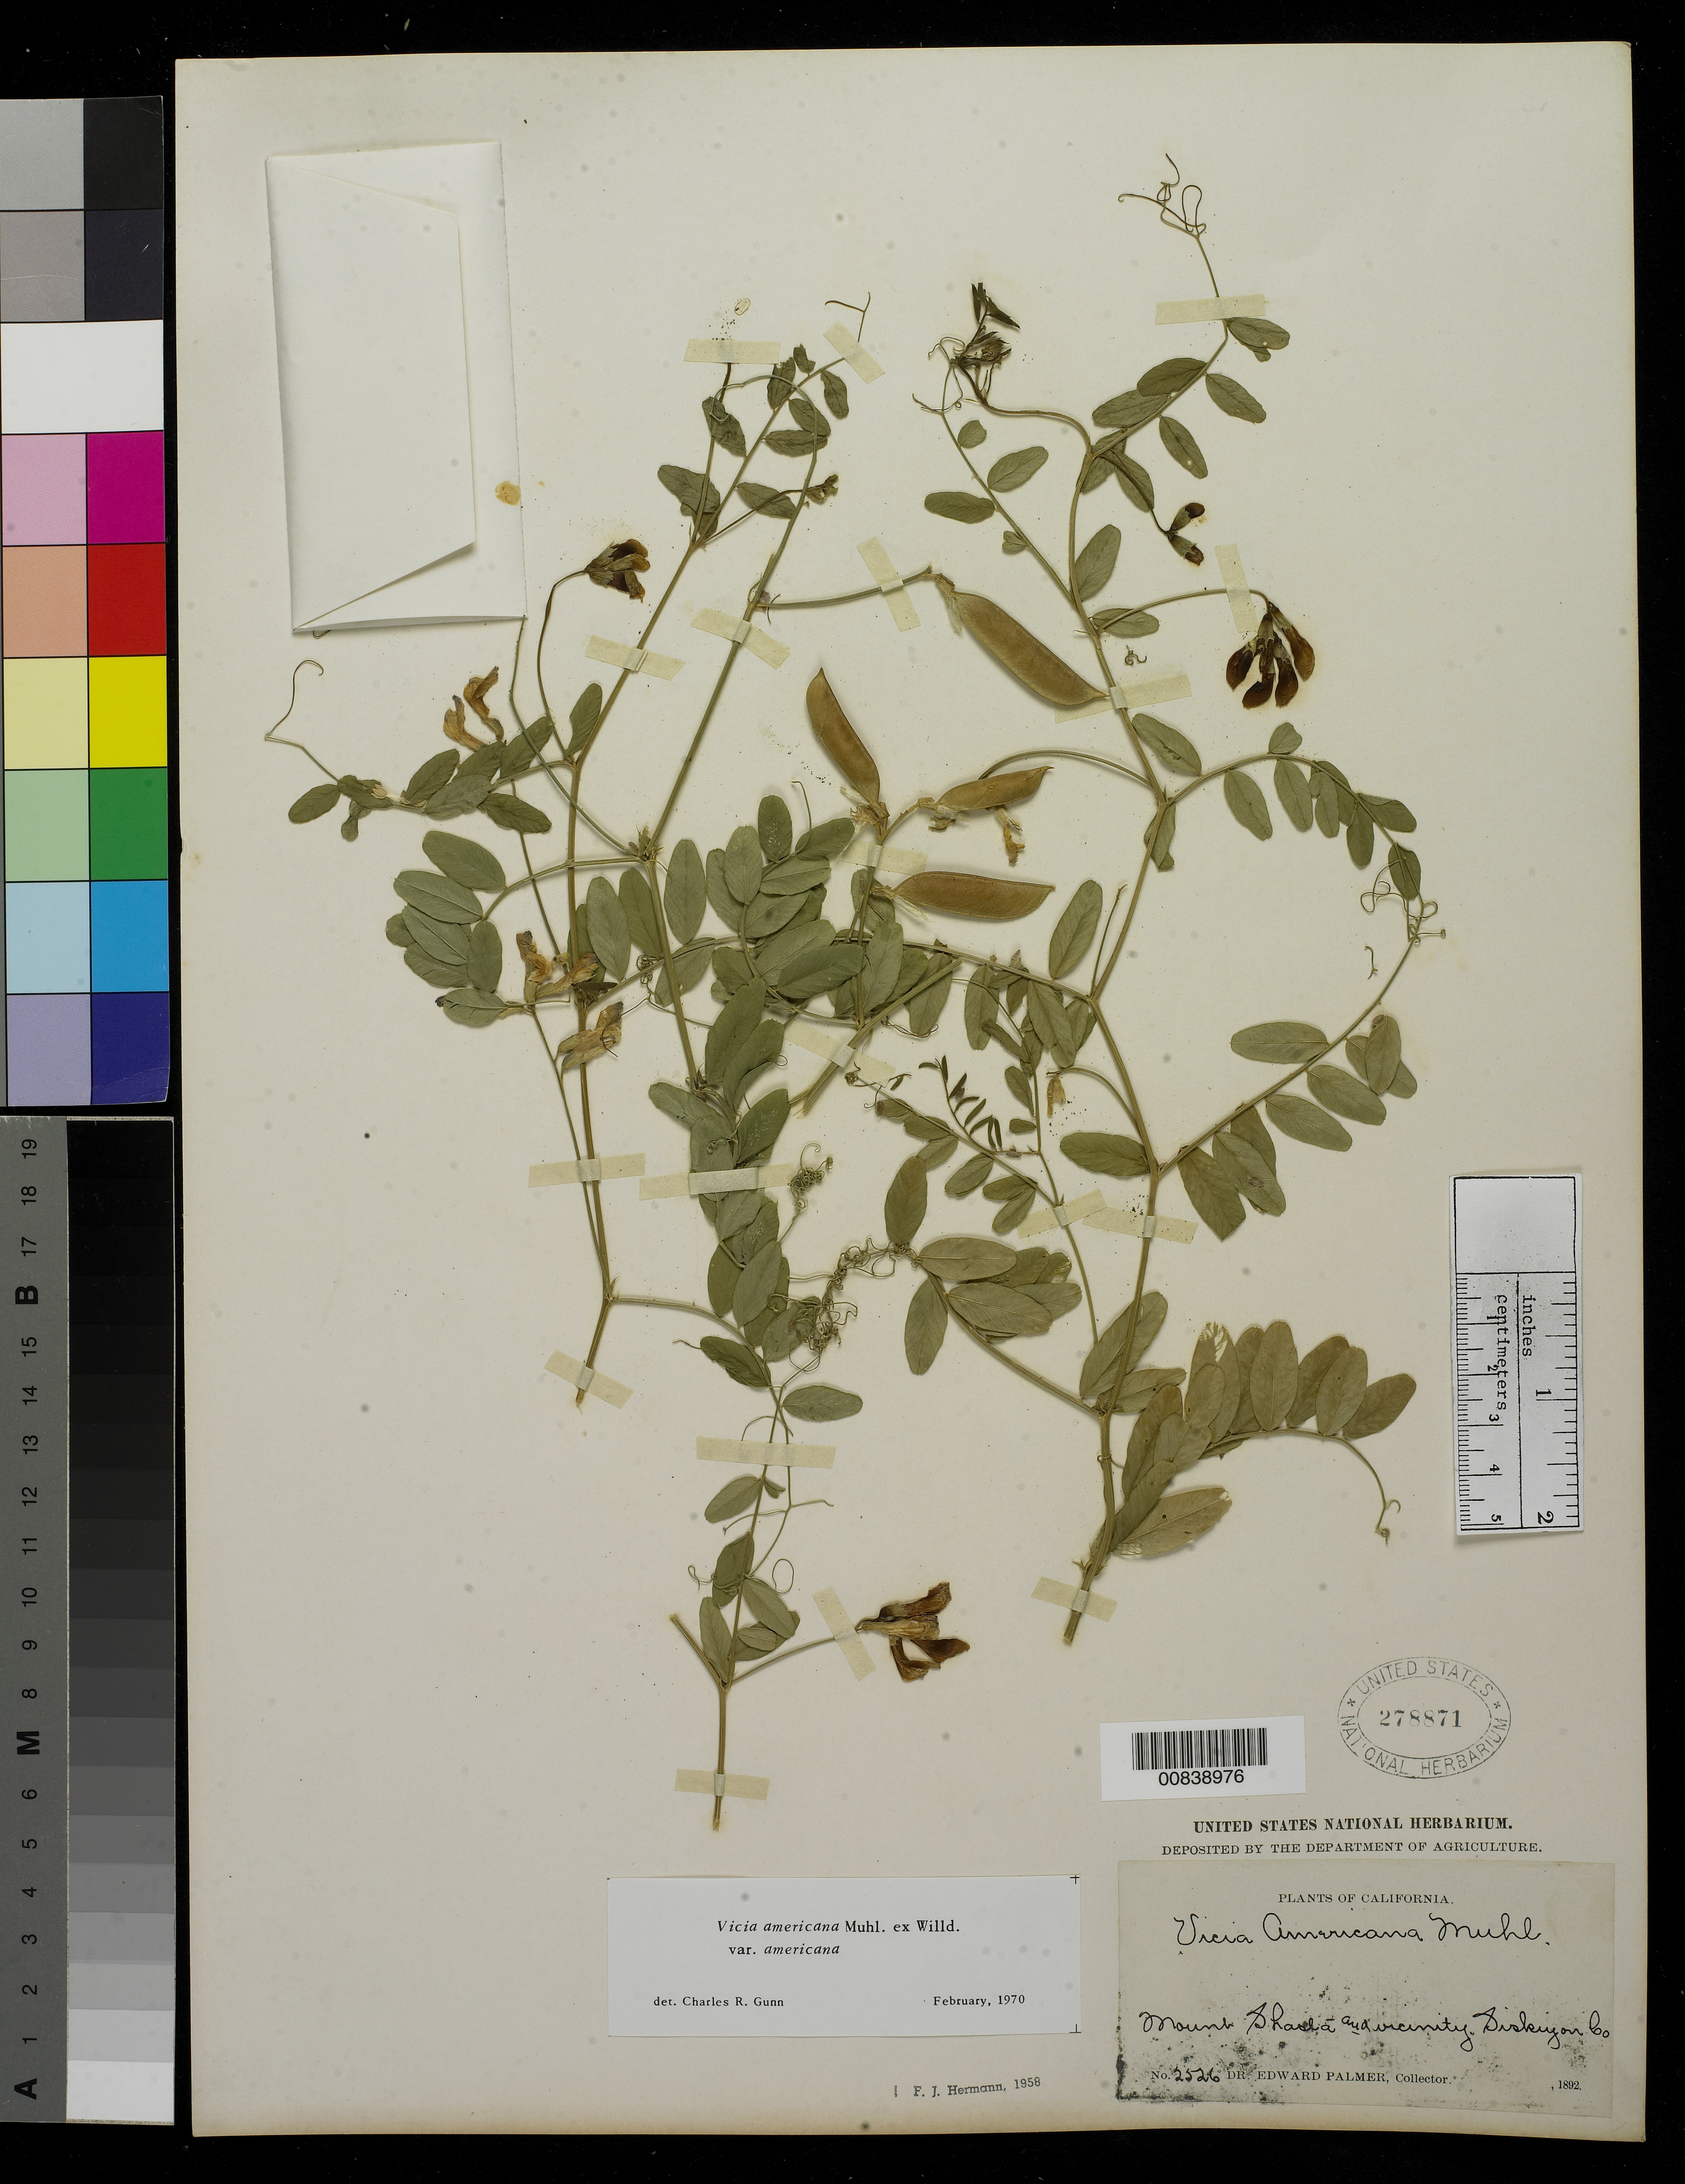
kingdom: Plantae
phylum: Tracheophyta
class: Magnoliopsida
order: Fabales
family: Fabaceae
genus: Vicia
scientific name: Vicia americana var. americana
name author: Muhl. ex Willd.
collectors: E. Palmer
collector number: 2526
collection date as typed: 1892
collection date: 1892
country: United States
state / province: California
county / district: Siskiyou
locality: Mount Shasta and vicinity, Siskiyou County, California.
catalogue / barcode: US 278871